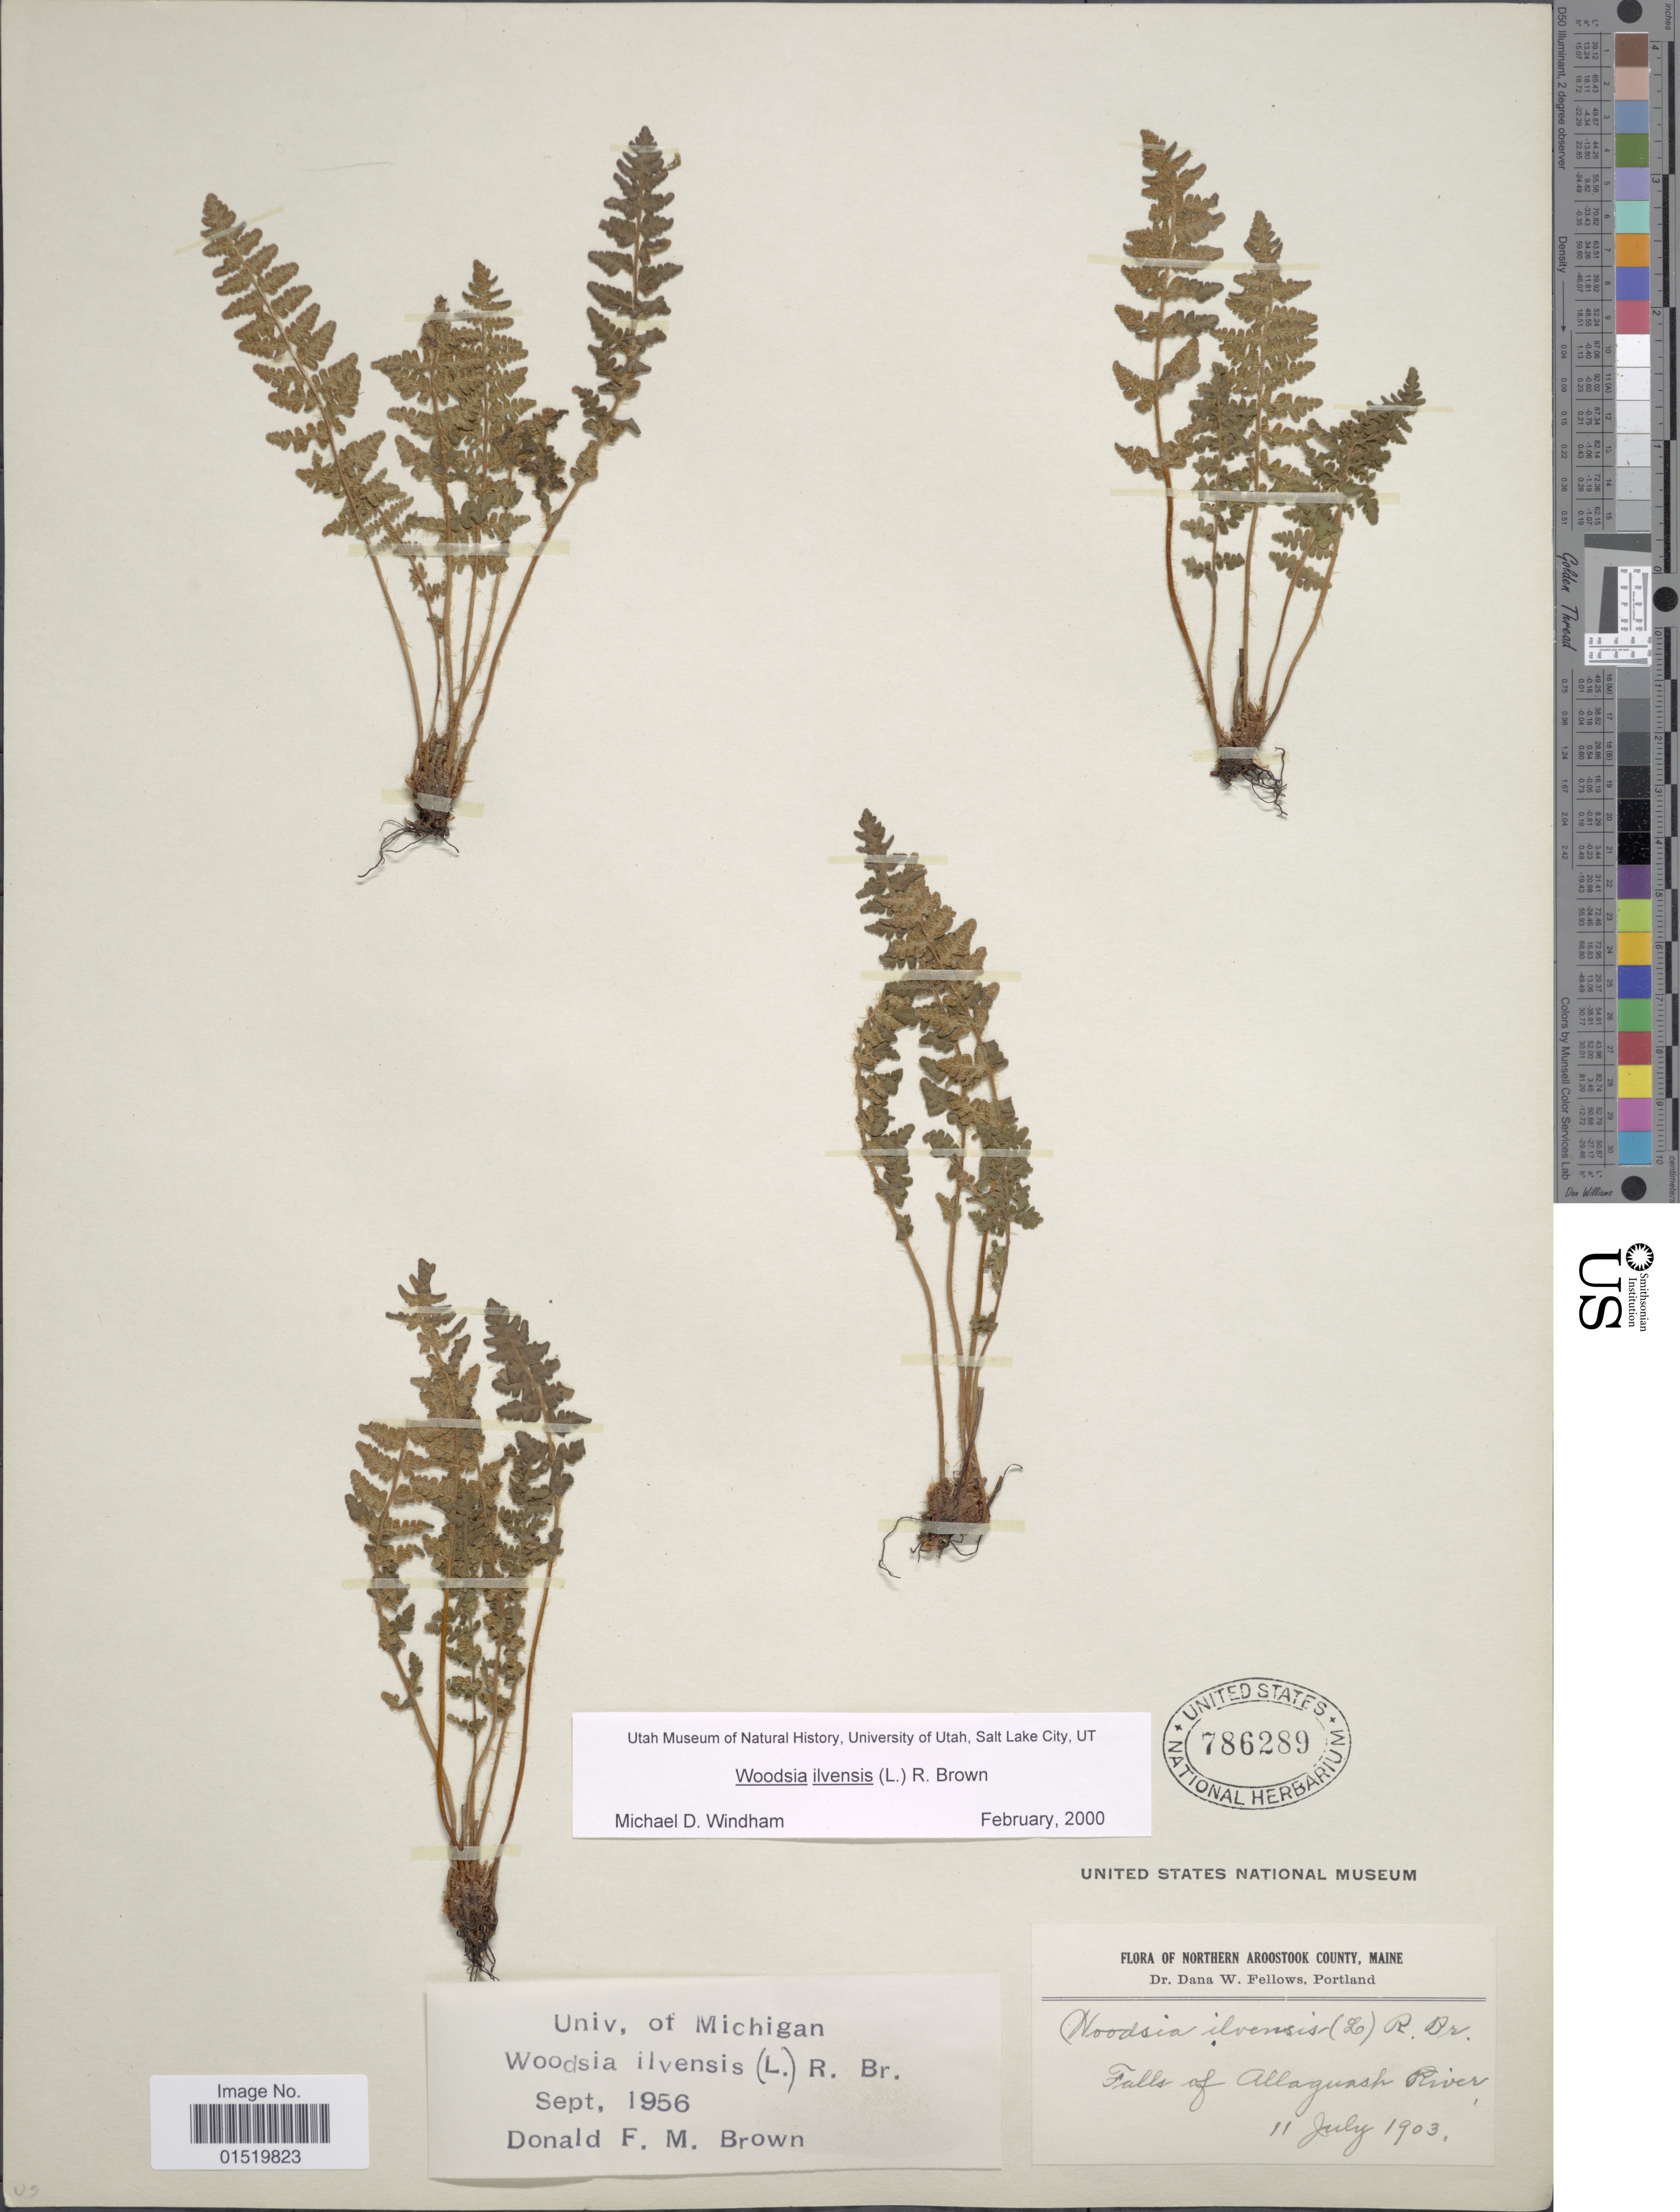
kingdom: Plantae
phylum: Tracheophyta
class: Polypodiopsida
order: Polypodiales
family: Woodsiaceae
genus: Woodsia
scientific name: Woodsia ilvensis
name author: (L.) R. Br.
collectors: D. W. Fellows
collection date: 1903-07-11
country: United States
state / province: Maine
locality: Northern Aroostook County, Falls of Allgunsh River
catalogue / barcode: US 786289